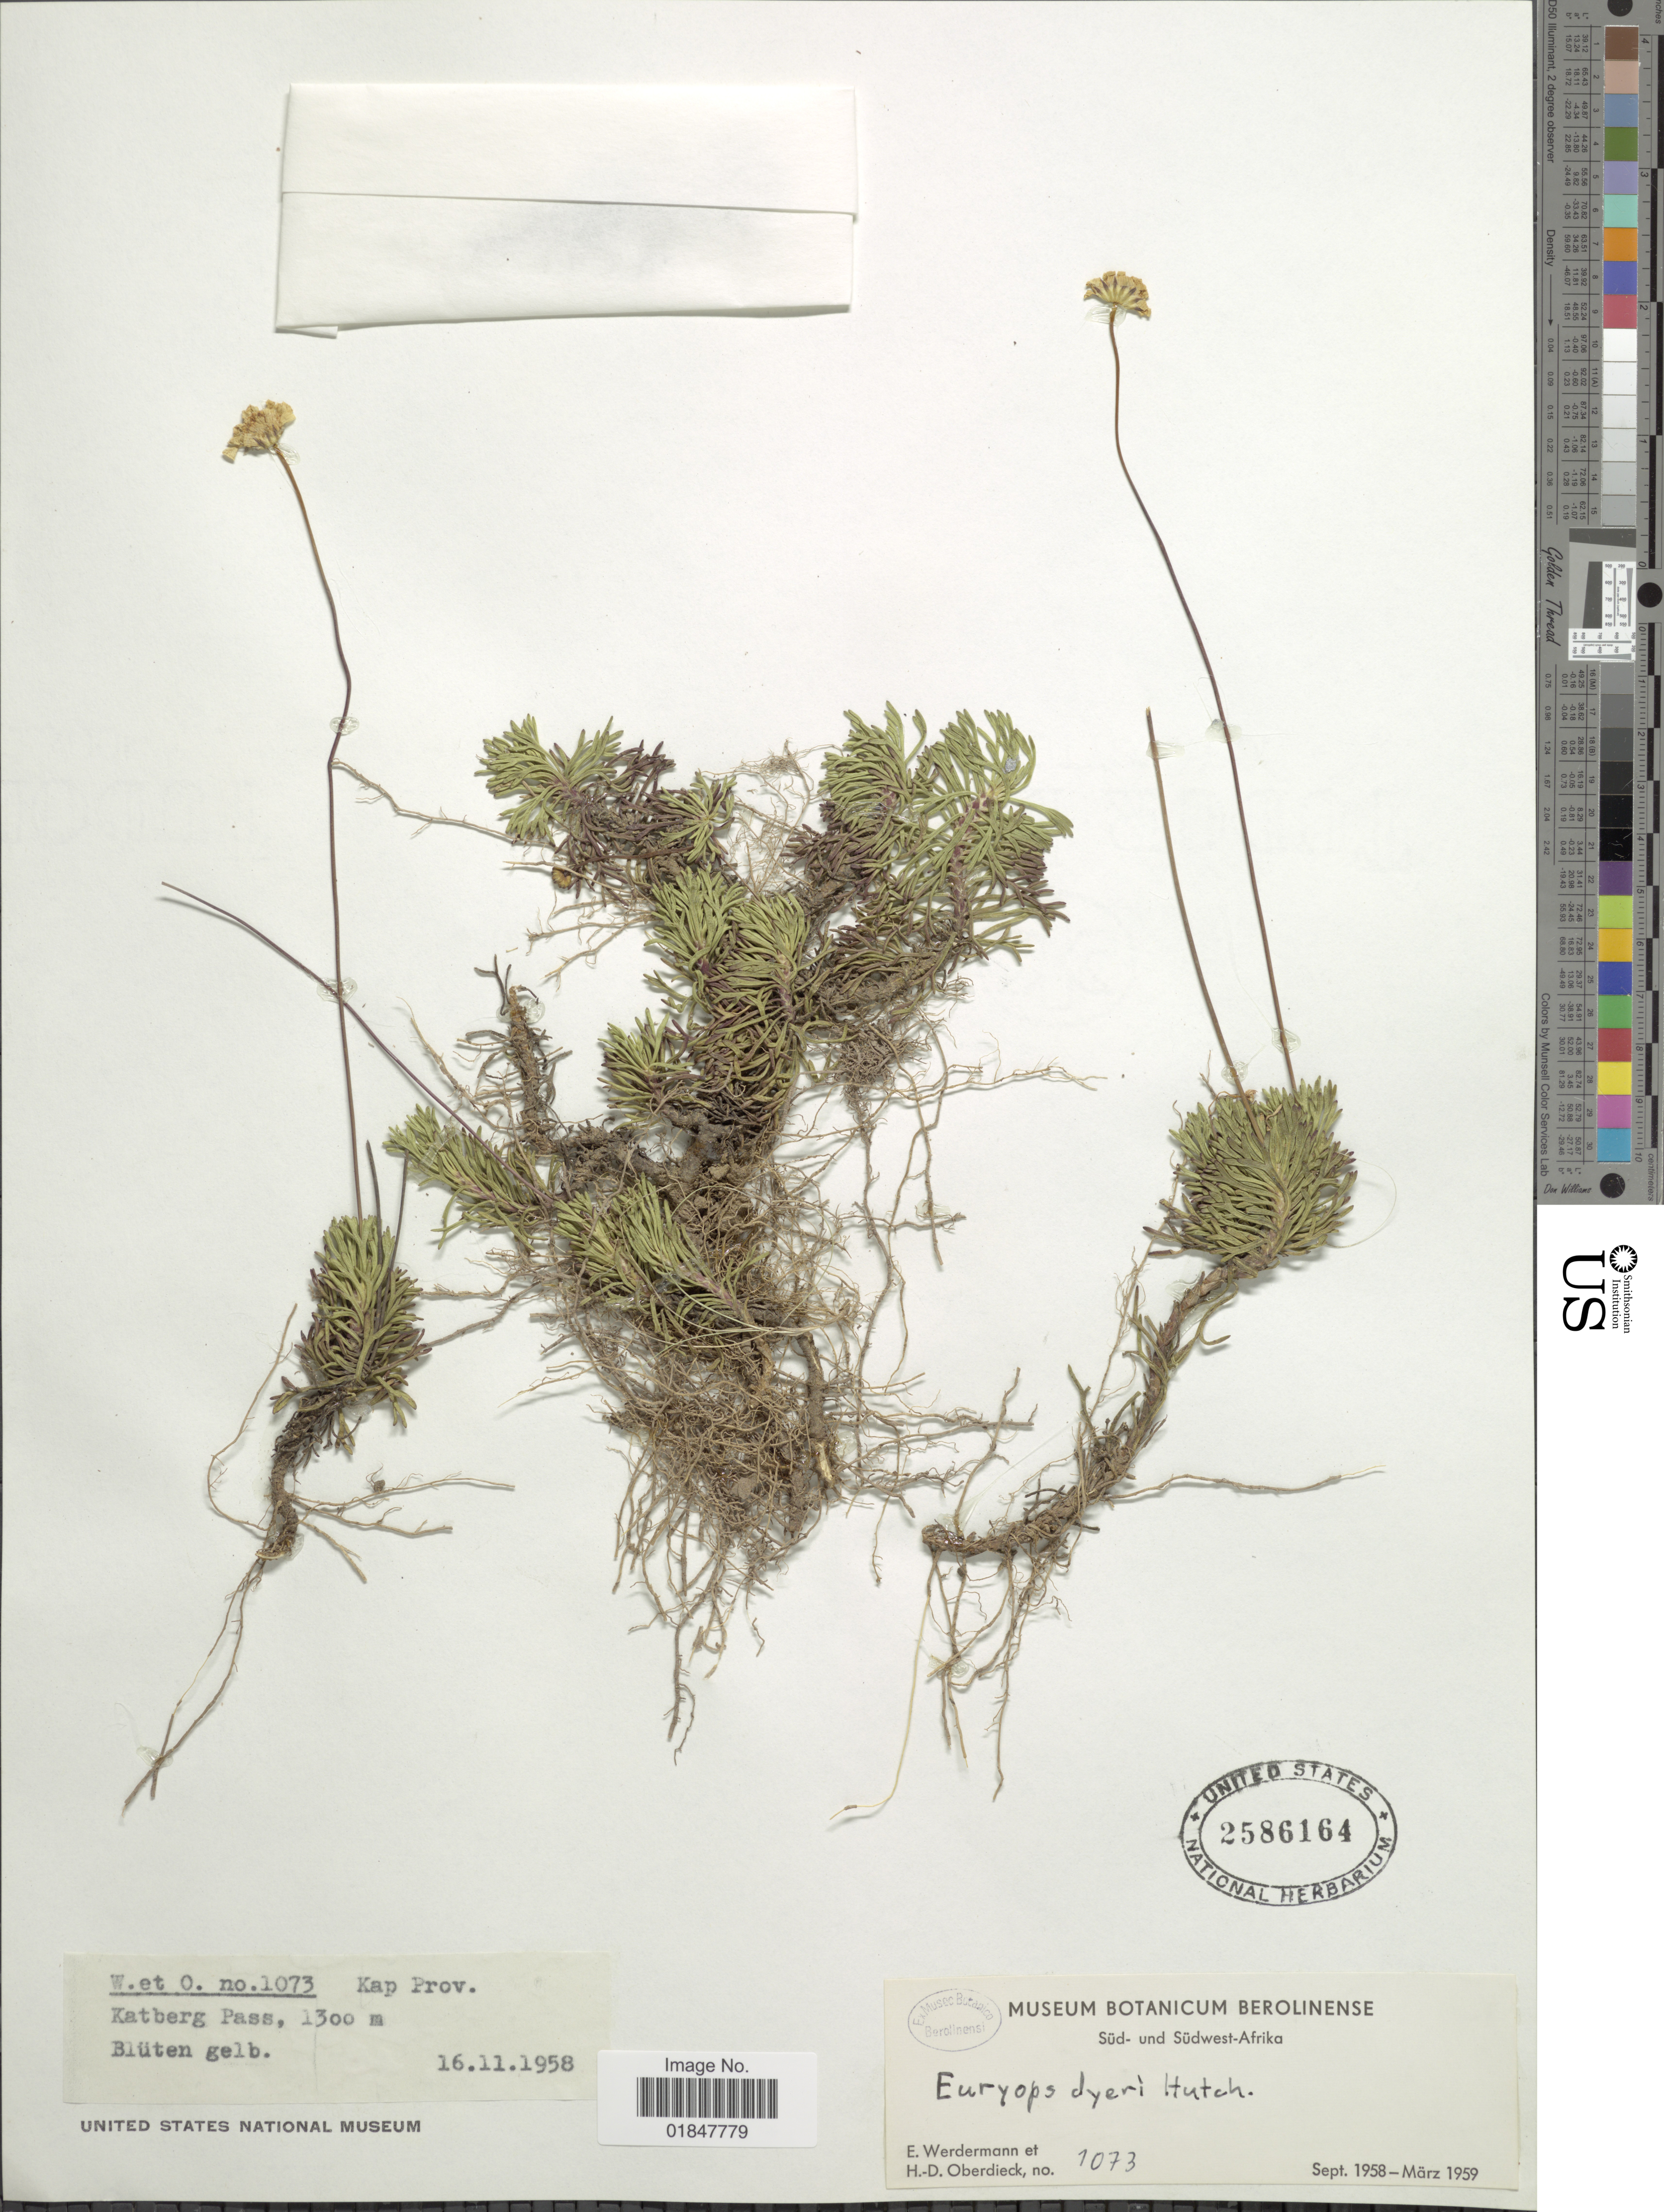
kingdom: Plantae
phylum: Tracheophyta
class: Magnoliopsida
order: Asterales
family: Asteraceae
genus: Euryops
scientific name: Euryops dyeri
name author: Hutch.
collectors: E. Wedermann & H. Oberdieck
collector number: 1073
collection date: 1958-09/1959-03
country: South Africa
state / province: Eastern Cape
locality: Sud- und Sudwest Afrika, Kap. Prov. Katberg Pass.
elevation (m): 1300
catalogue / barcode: US 2586164